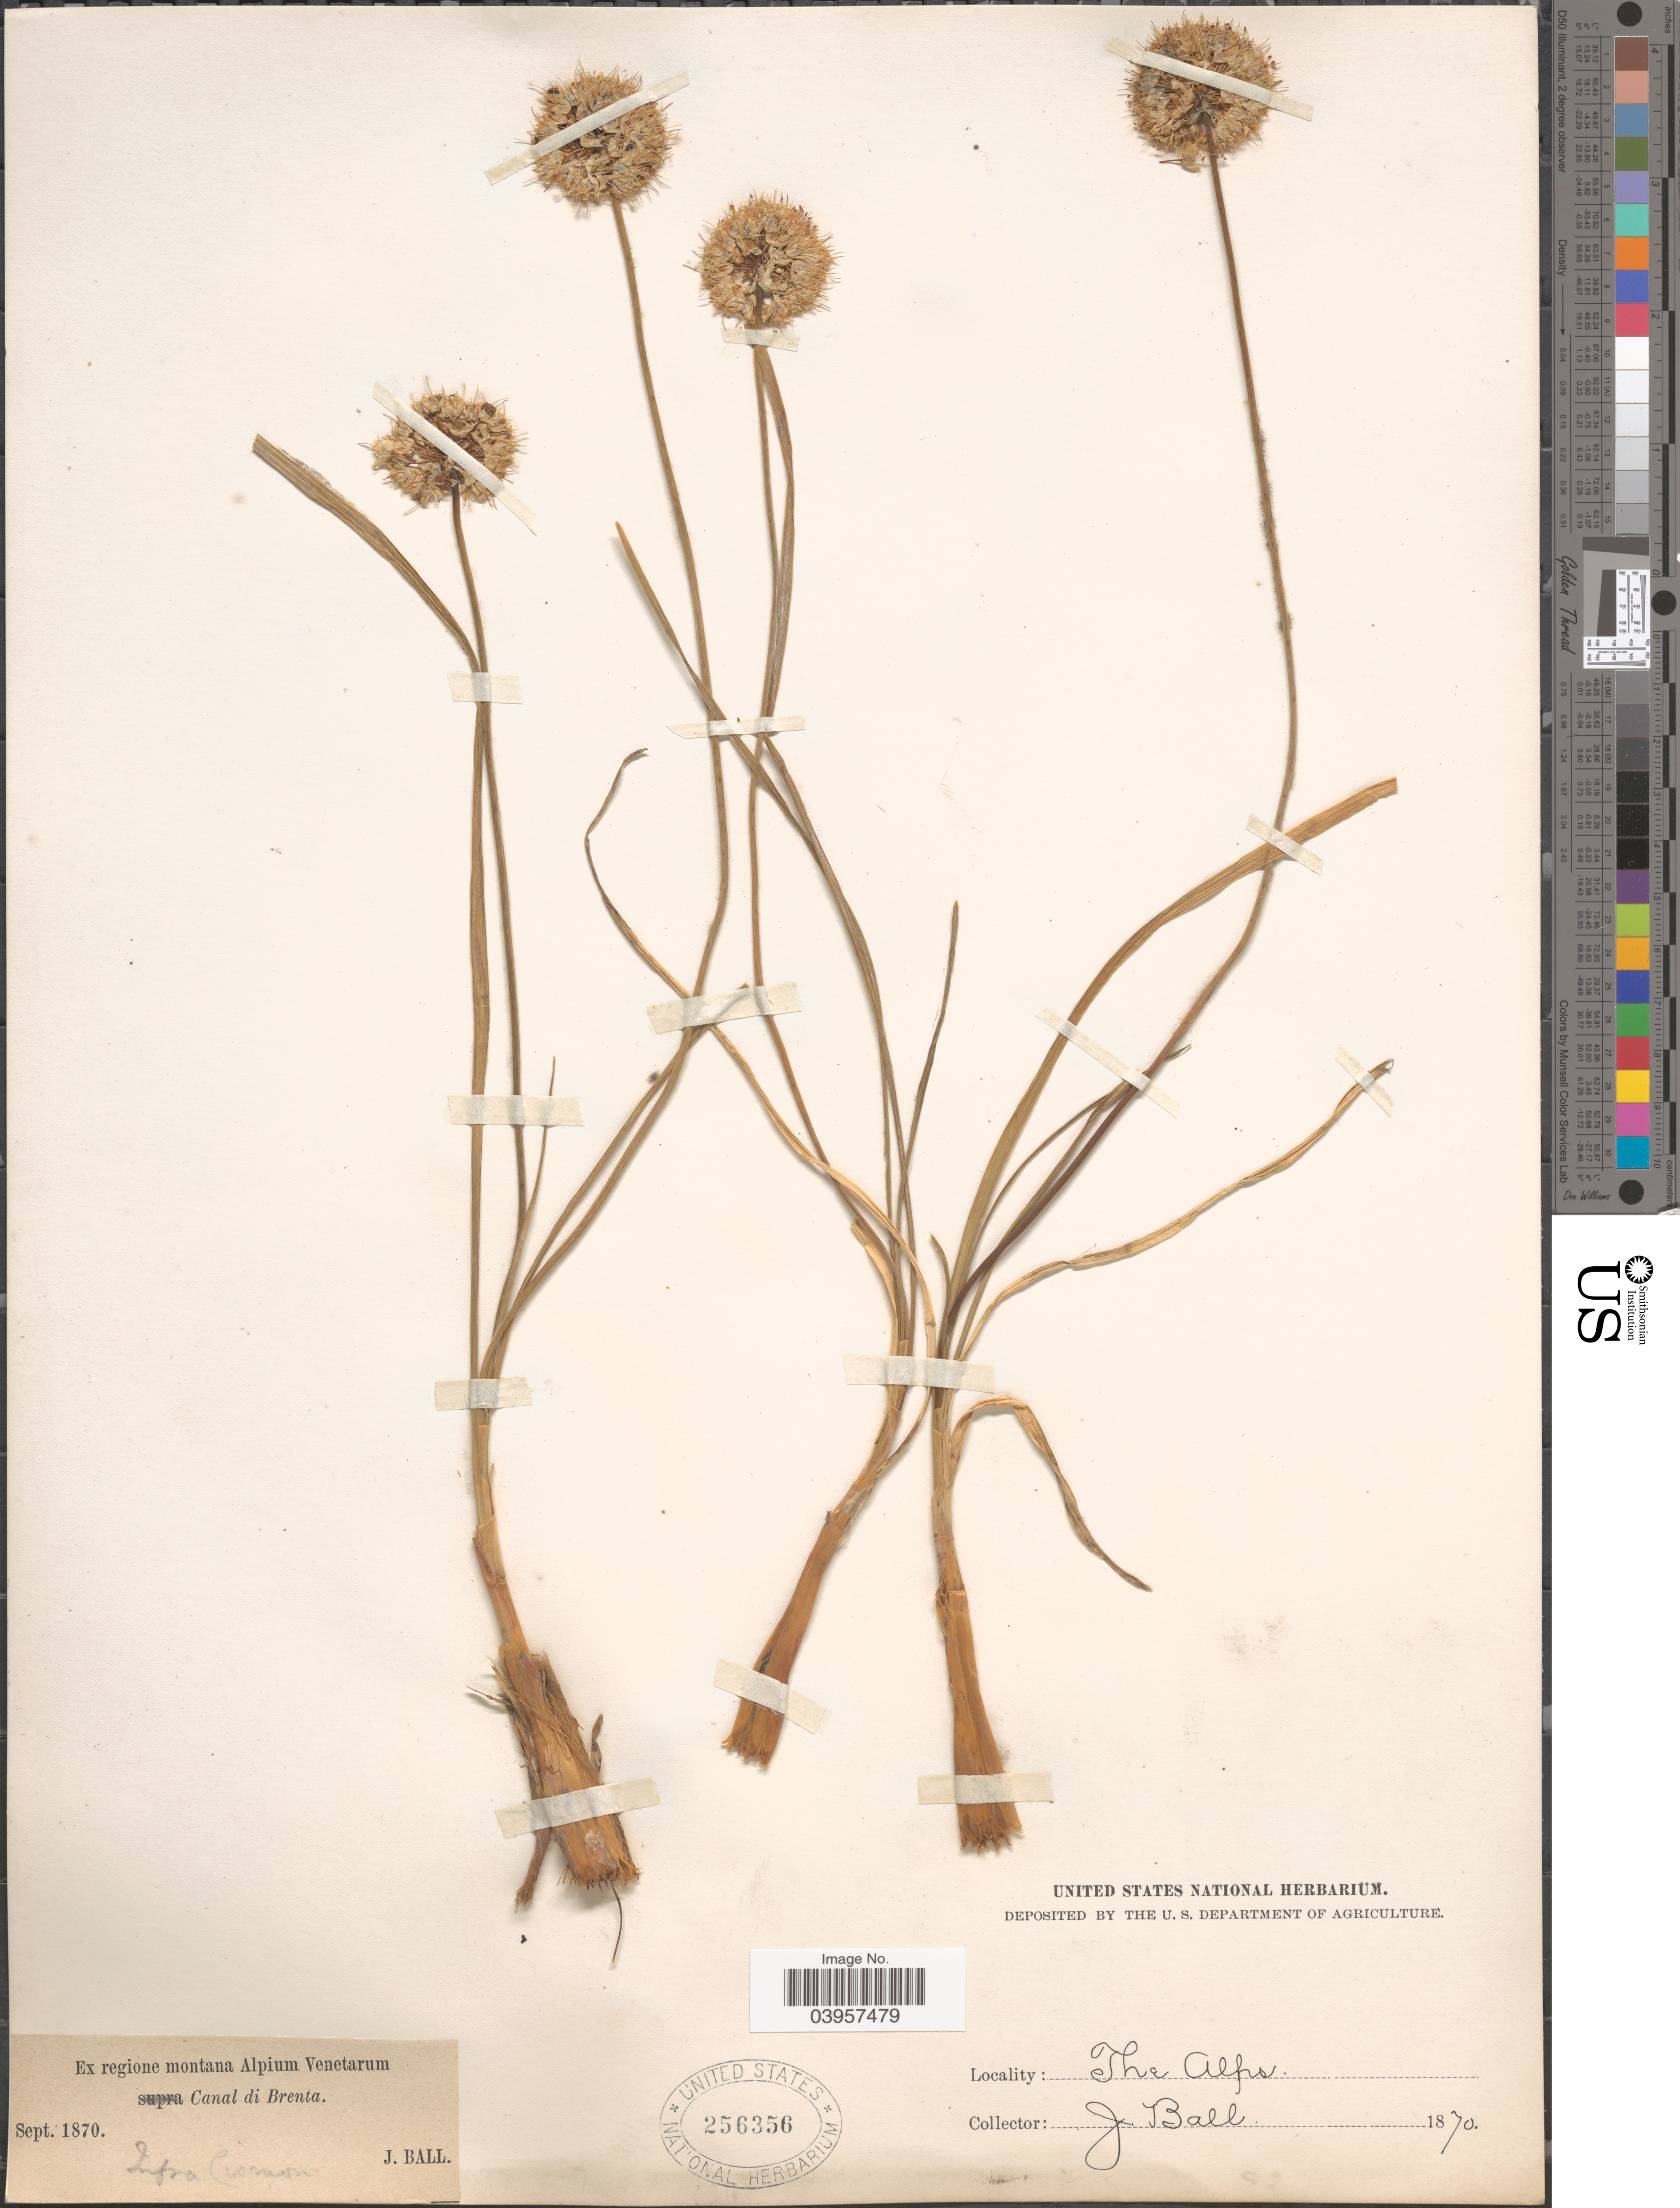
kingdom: Plantae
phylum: Tracheophyta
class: Liliopsida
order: Asparagales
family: Amaryllidaceae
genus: Allium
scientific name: Allium sp.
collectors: J. Ball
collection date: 1870-09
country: Italy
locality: Ex regione montana Alpium Venetarum. Canal di Brenta. Infra Ciosum [interpreted]. The Alps.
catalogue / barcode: US 256356